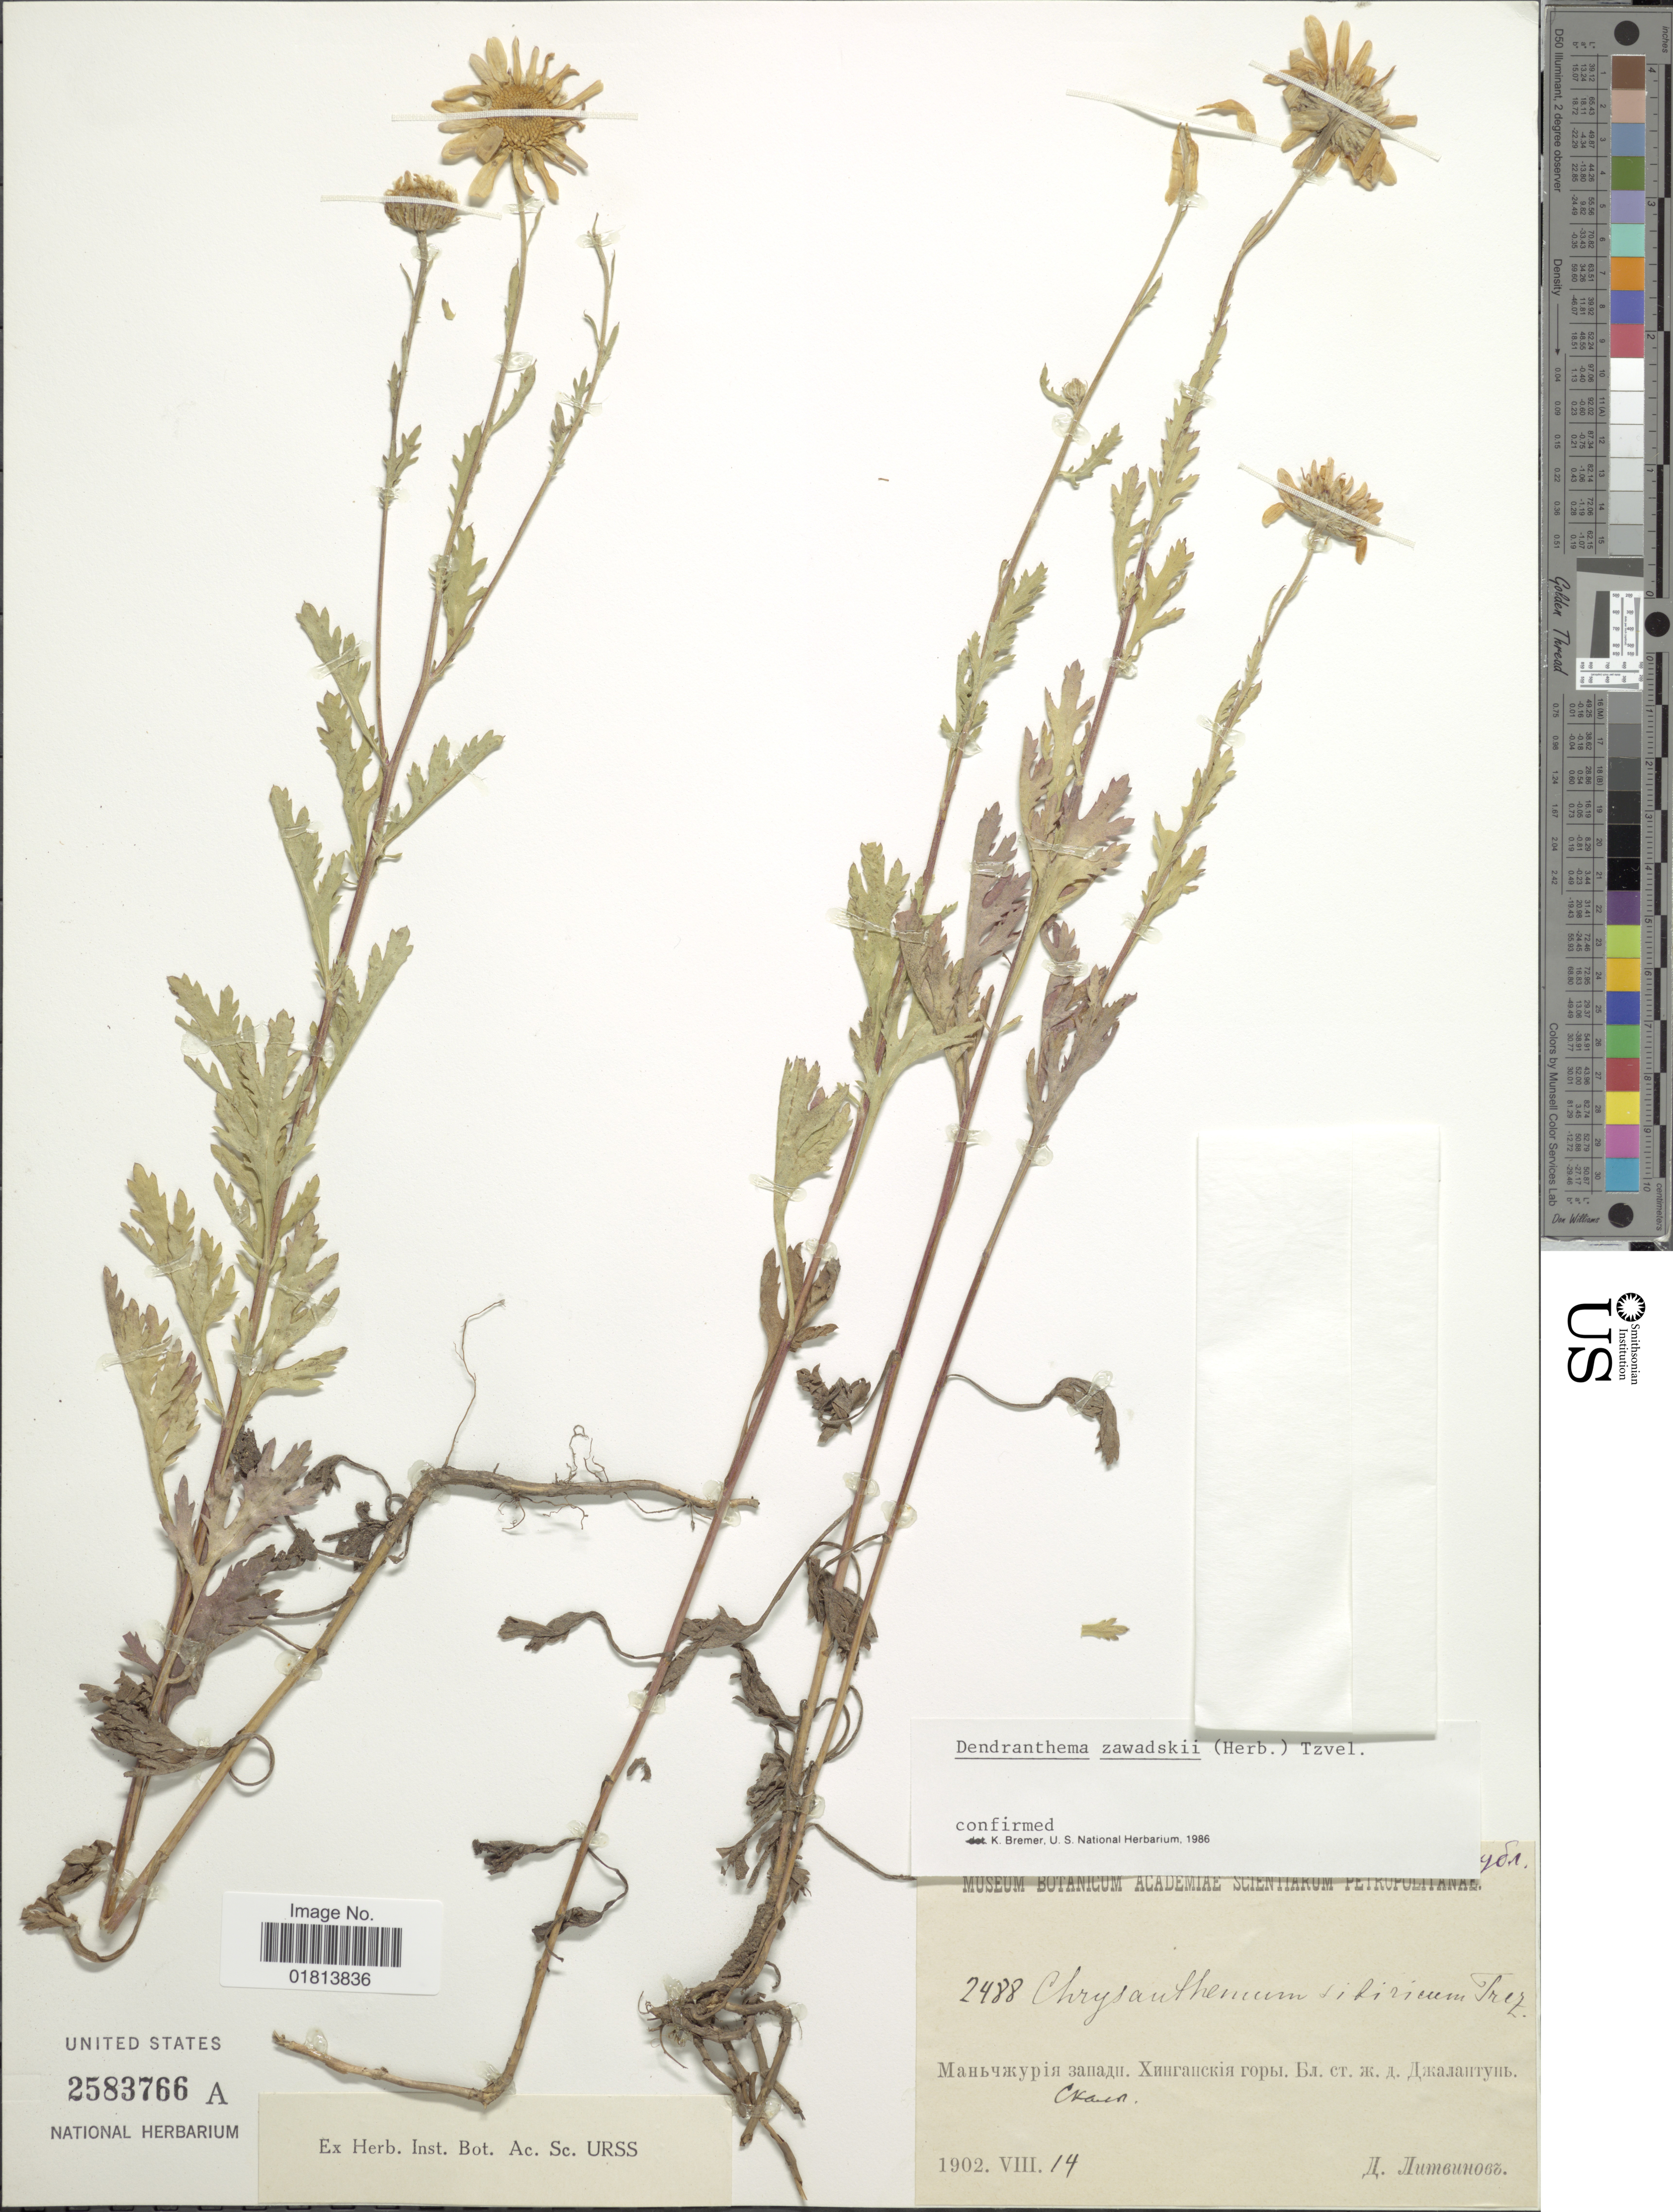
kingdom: Plantae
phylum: Tracheophyta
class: Magnoliopsida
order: Asterales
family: Asteraceae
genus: Dendranthema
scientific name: Dendranthema zawadskii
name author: (Herbich) Tzvelev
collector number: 2488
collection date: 1902-08-14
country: U.S.S.R.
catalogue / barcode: US 2583766A